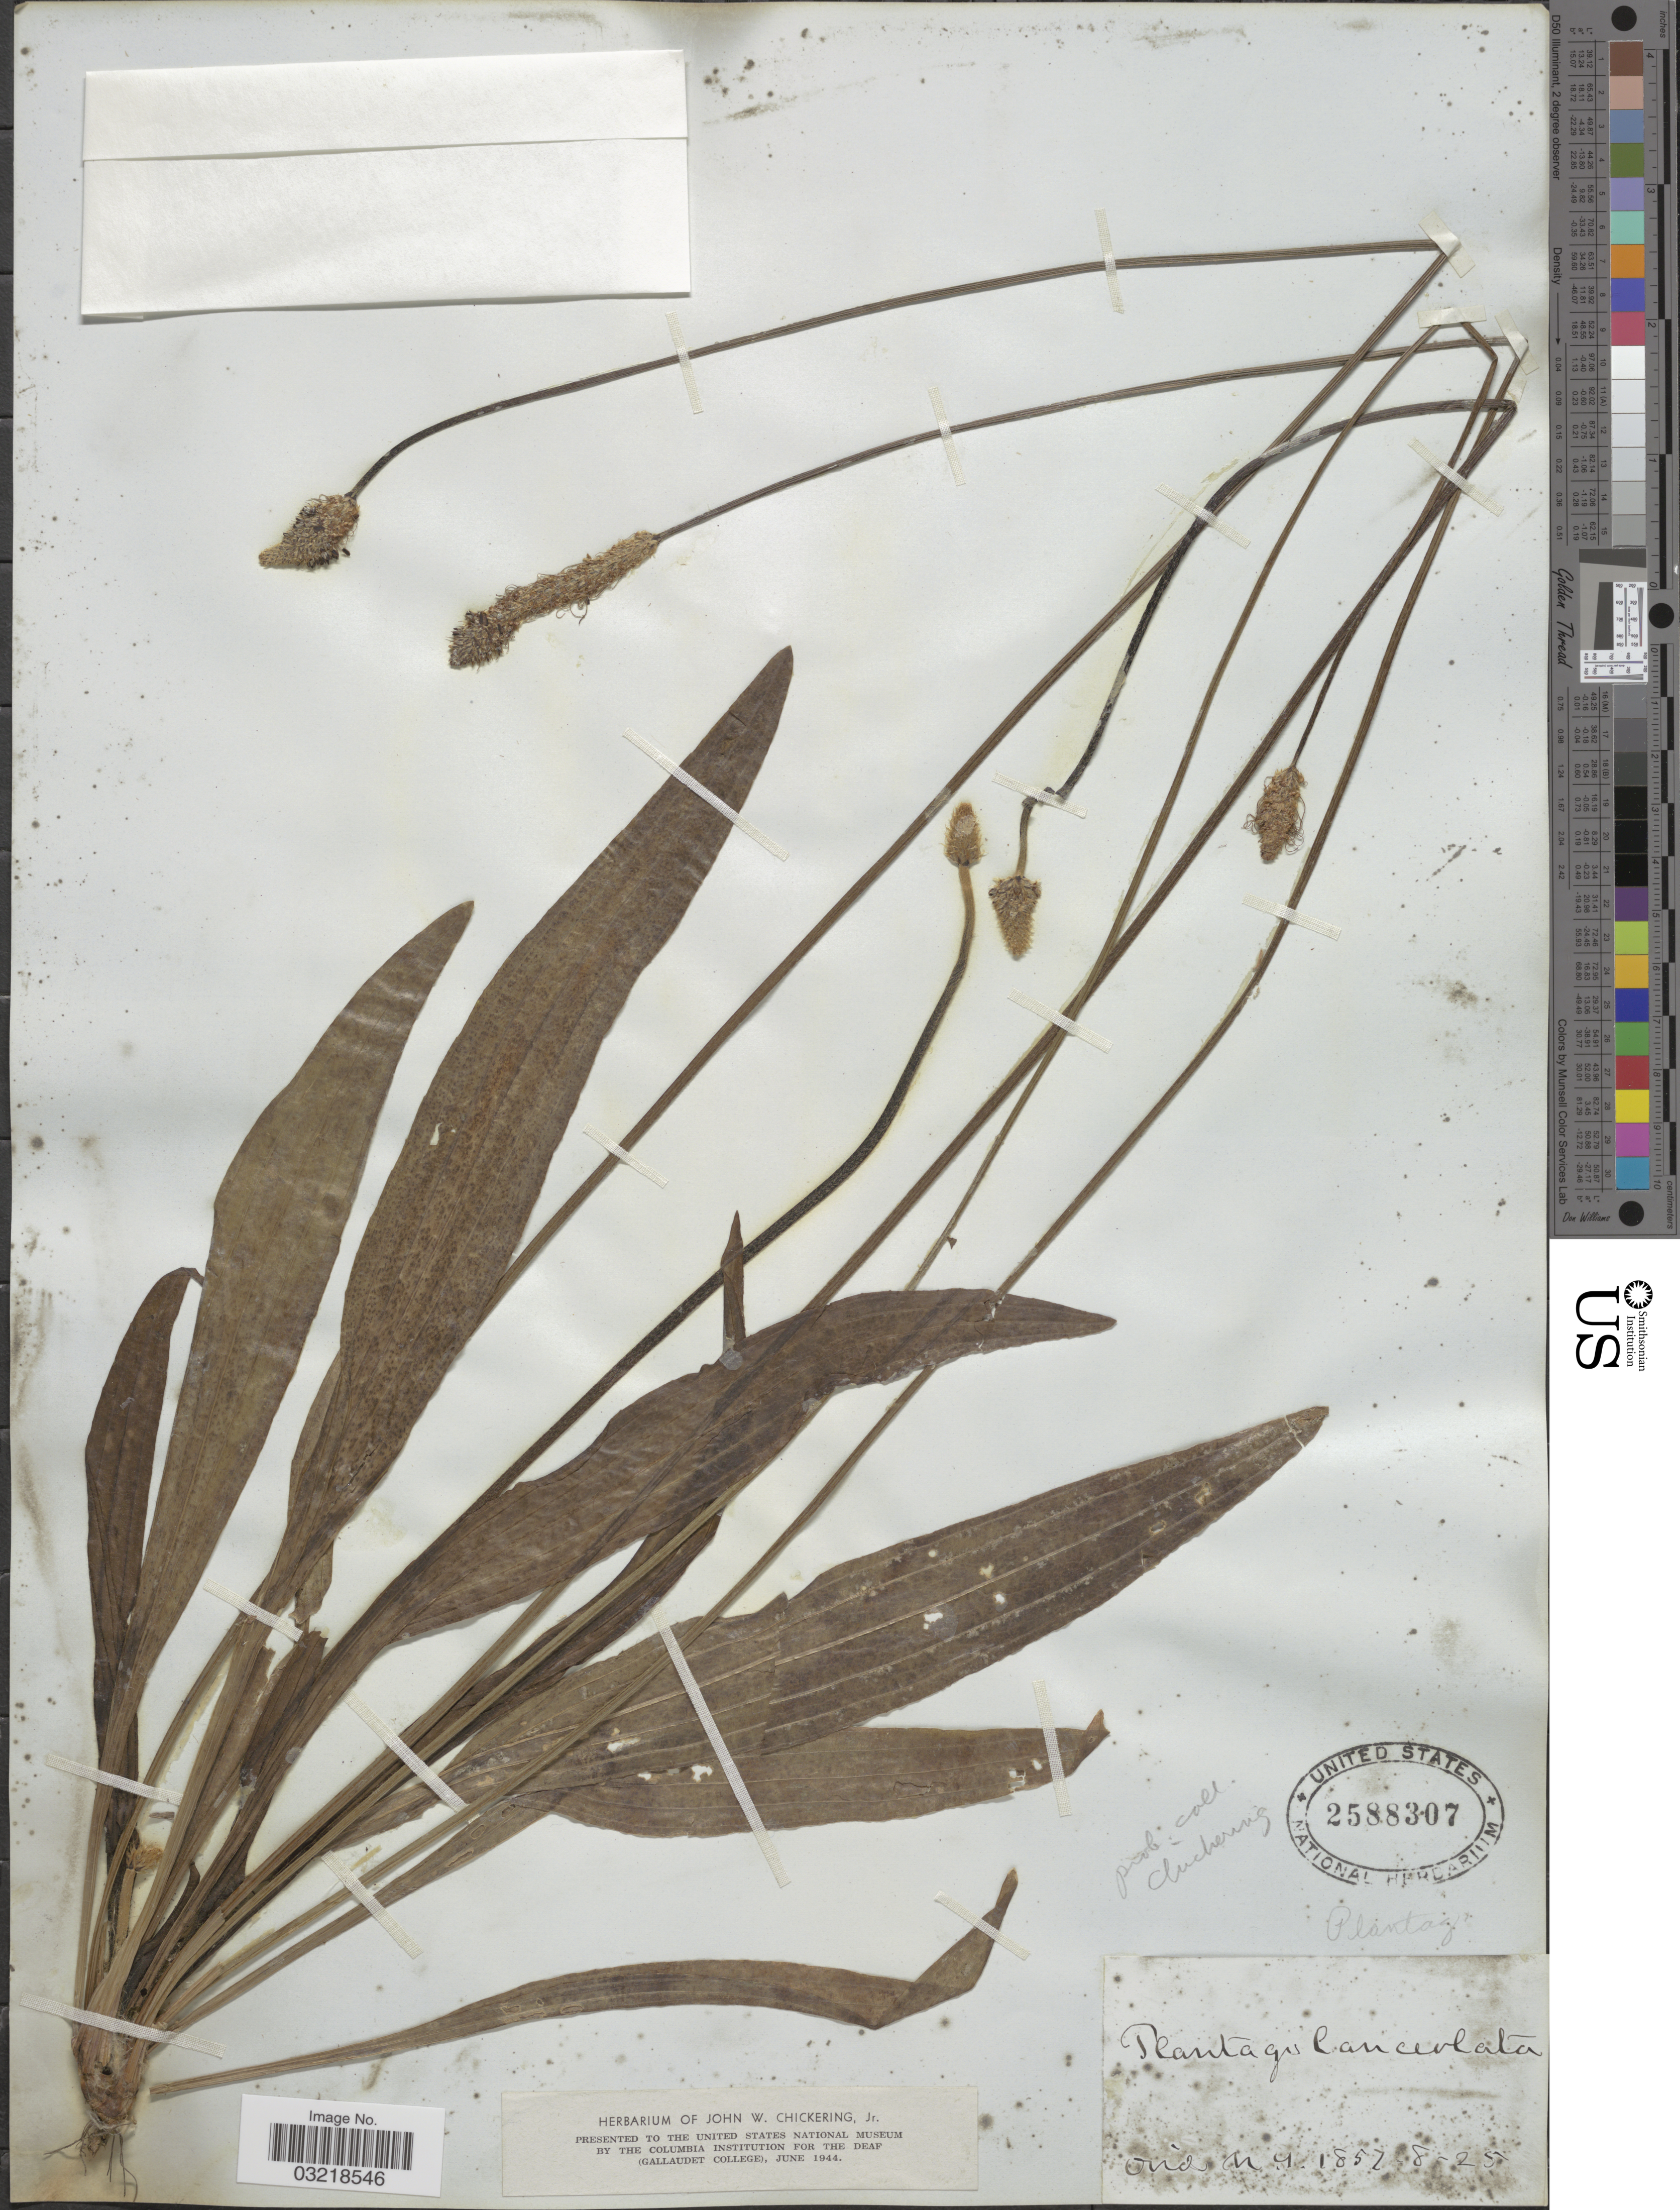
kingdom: Plantae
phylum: Tracheophyta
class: Magnoliopsida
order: Lamiales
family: Plantaginaceae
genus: Plantago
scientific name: Plantago lanceolata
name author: L.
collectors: Ex herb. John W. Chickering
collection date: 1857-08-25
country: United States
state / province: New York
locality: Ovid.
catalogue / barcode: US 2588307